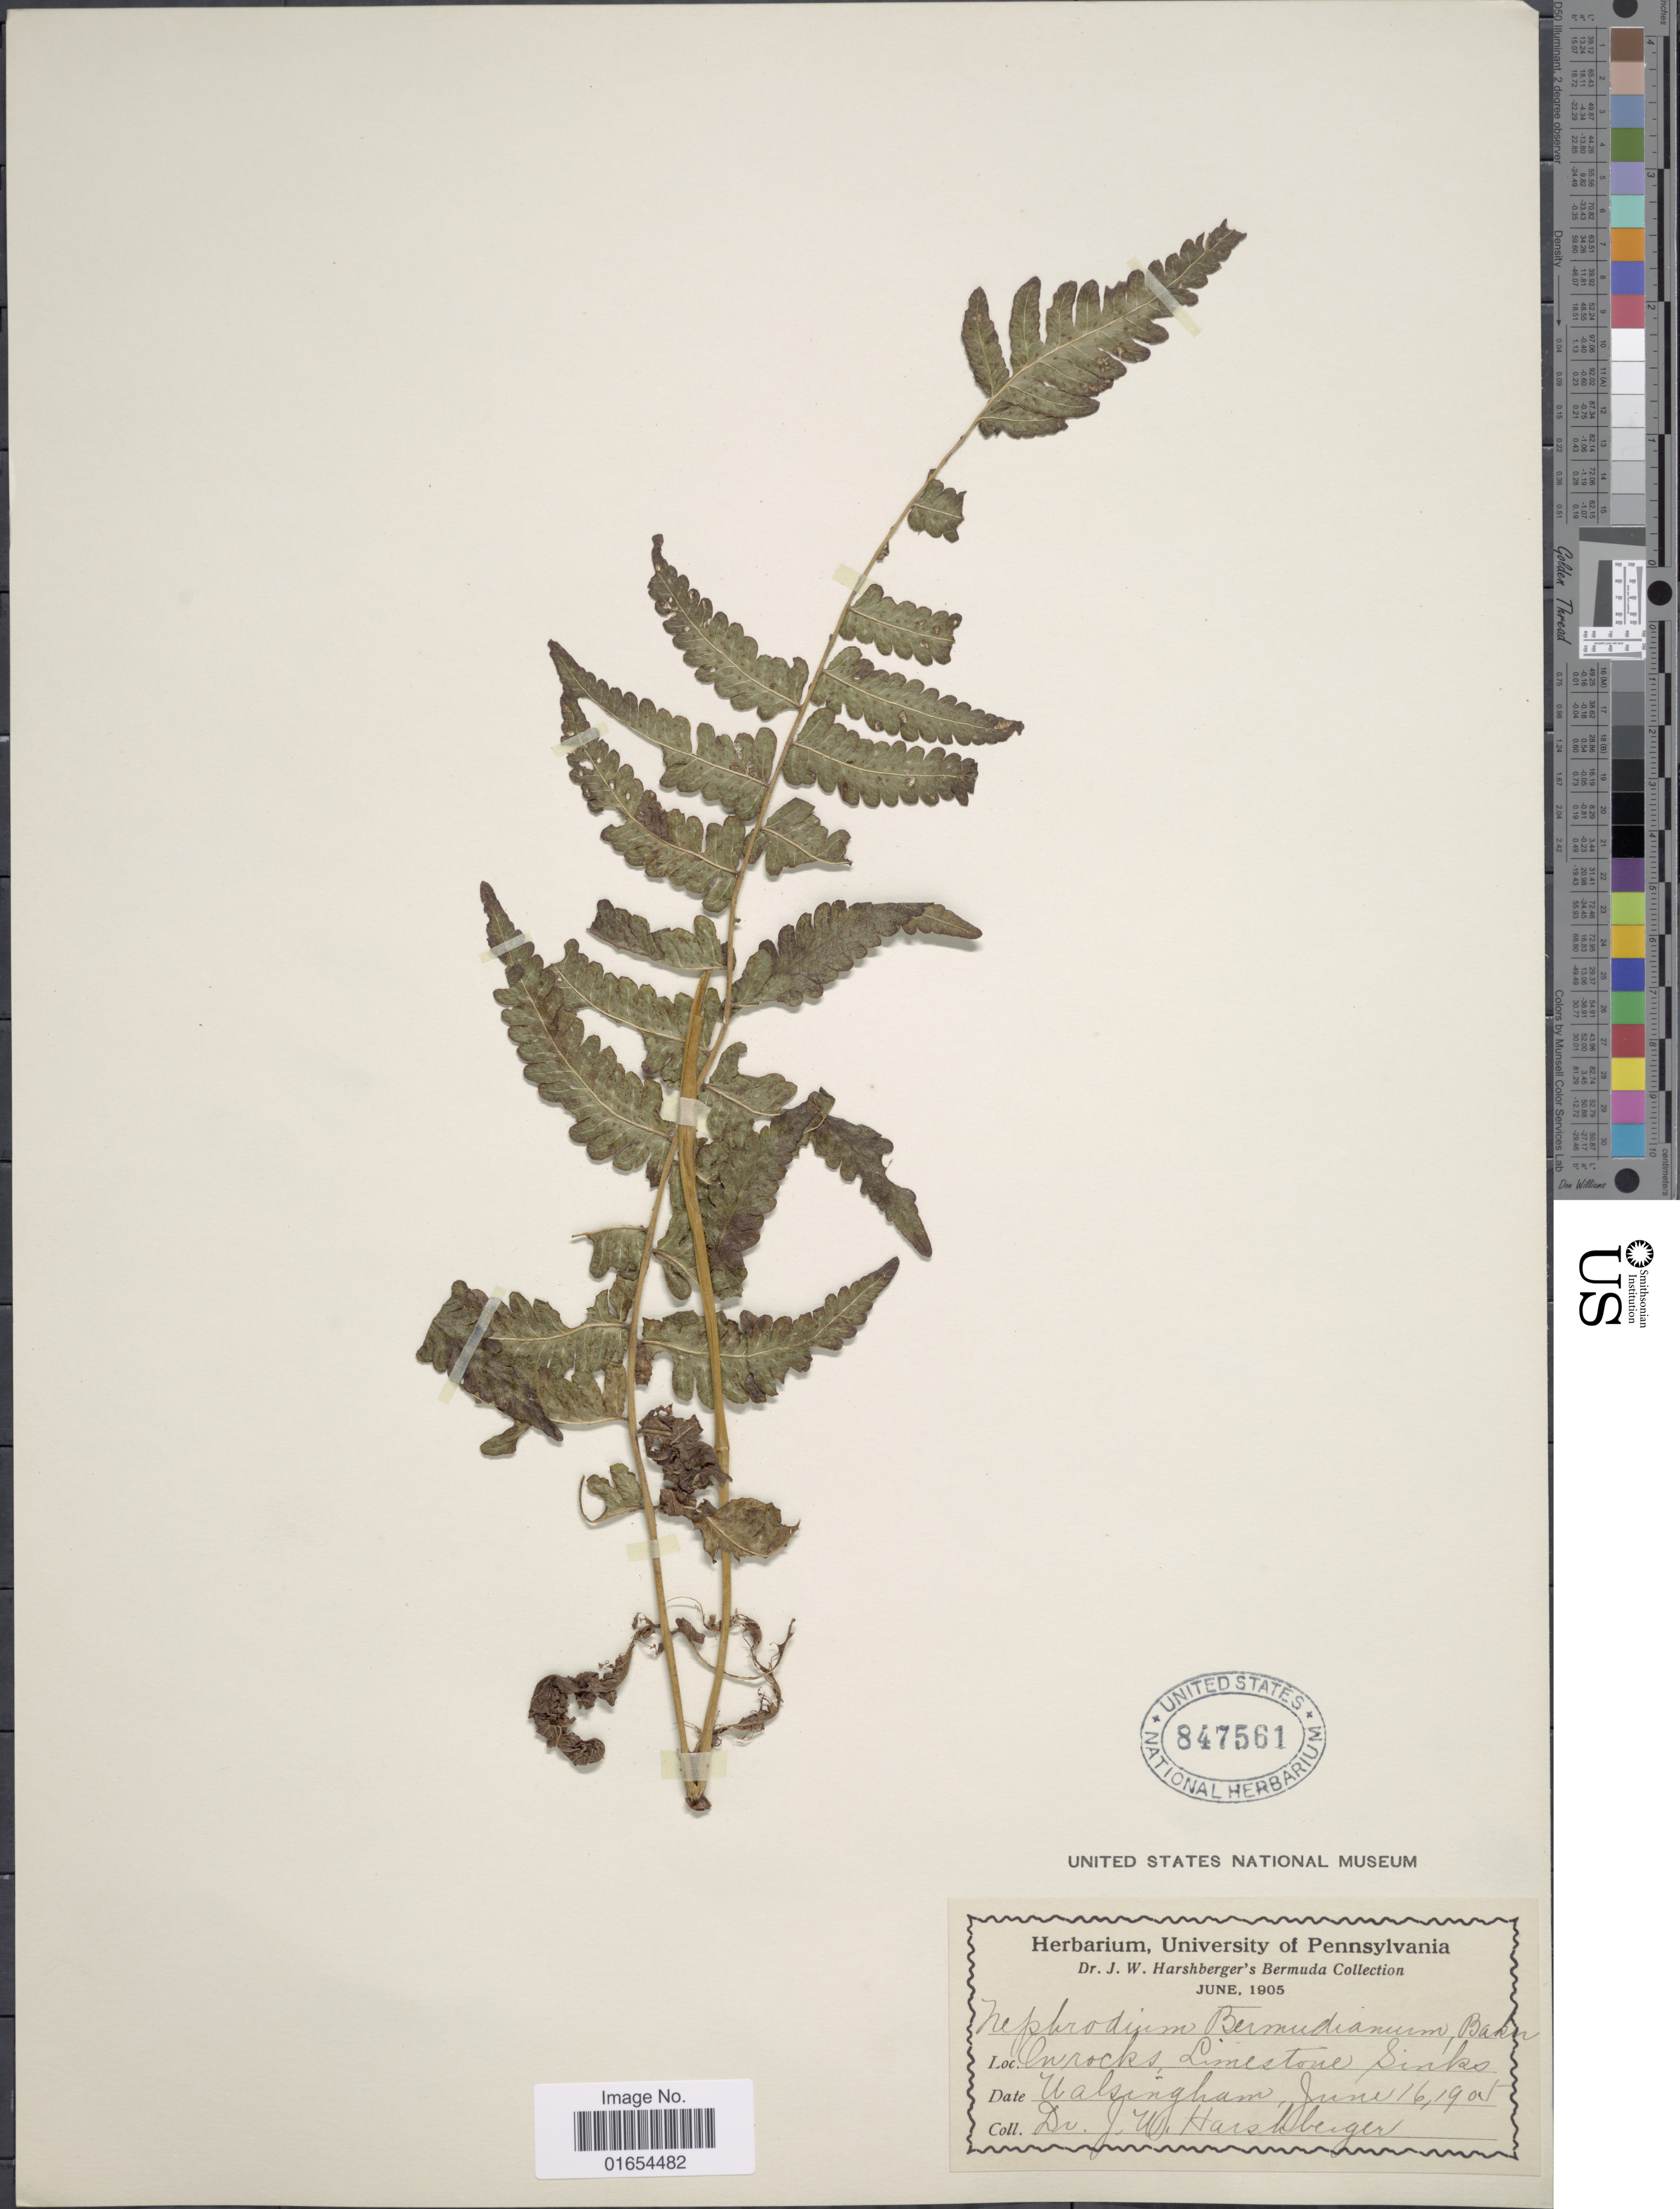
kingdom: Plantae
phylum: Tracheophyta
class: Polypodiopsida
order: Polypodiales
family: Thelypteridaceae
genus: Goniopteris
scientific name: Goniopteris bermudiana (Baker) comb. nov., ined 2015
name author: (Baker)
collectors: J. W. Harshberger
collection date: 1905-06-16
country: Bermuda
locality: On rocks Limestone Sinks, Walsingham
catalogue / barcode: US 847561